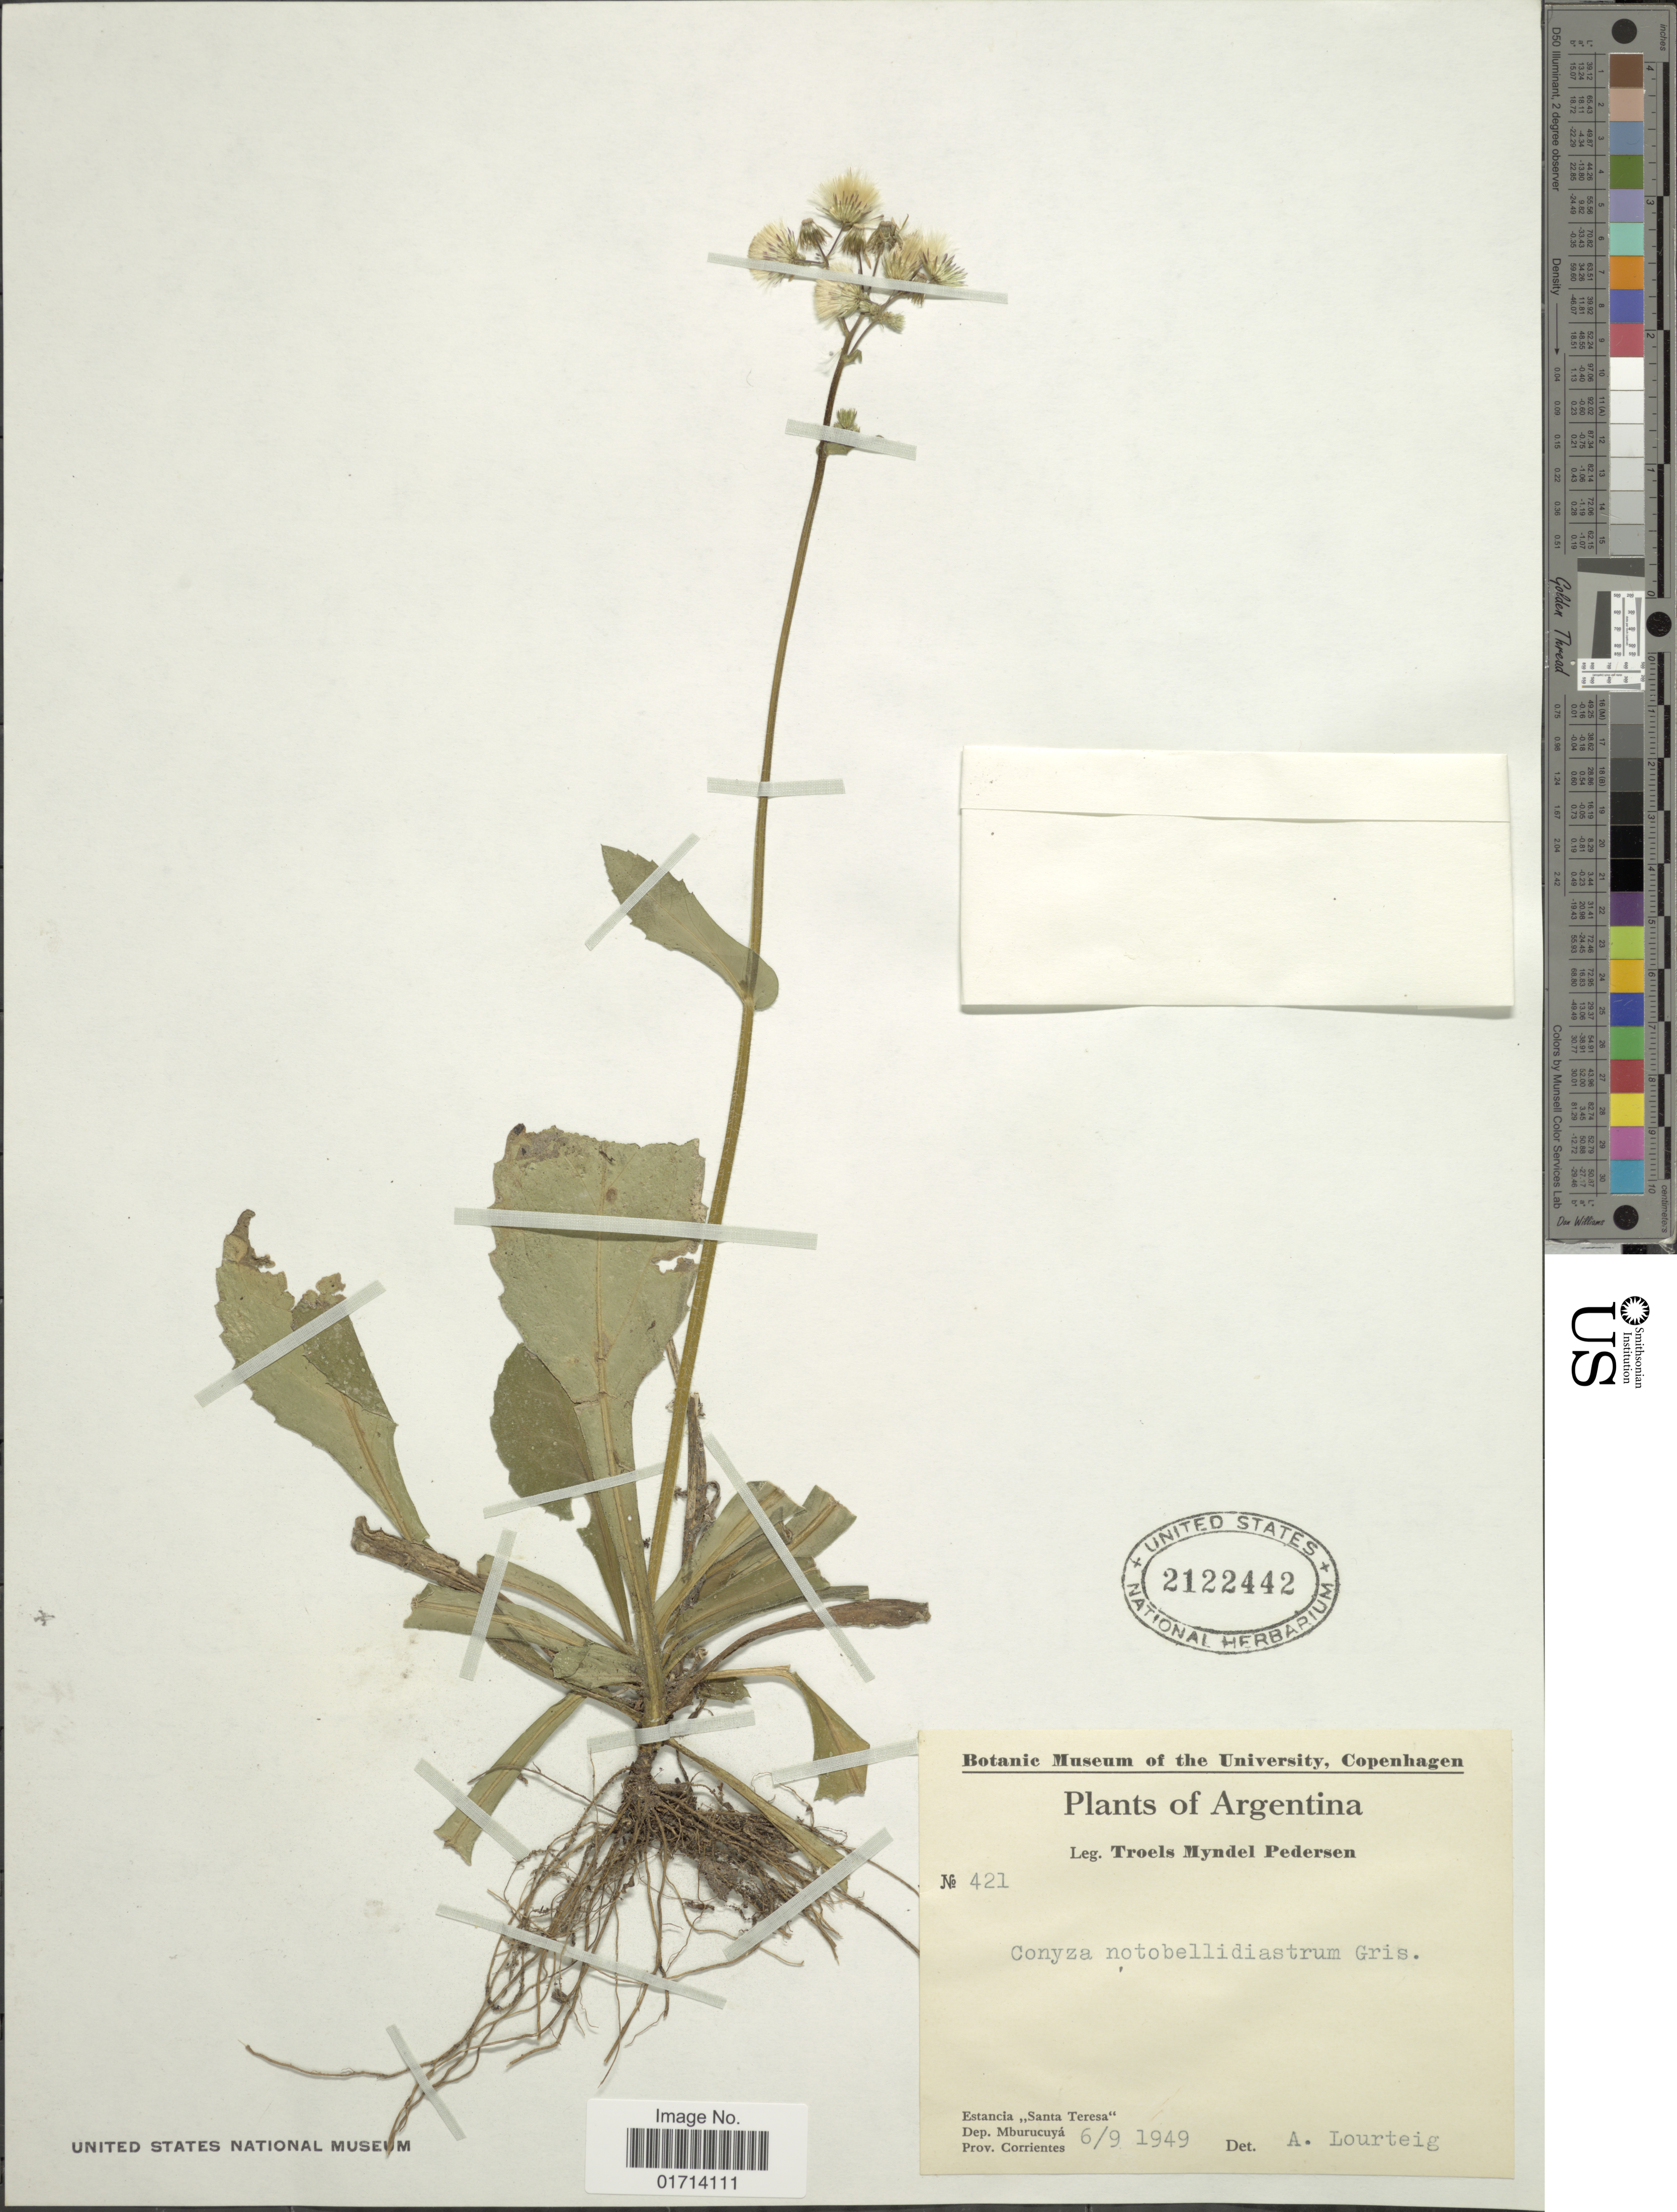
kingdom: Plantae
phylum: Tracheophyta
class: Magnoliopsida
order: Asterales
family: Asteraceae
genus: Podocoma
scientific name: Podocoma notobellidiastrum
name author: (Griseb.) G.L. Nesom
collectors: T. Pederson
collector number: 421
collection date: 1949-09-06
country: Argentina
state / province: Corrientes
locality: Estancia Santa Teresa, Dep. Mburucuya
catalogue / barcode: US 2122442